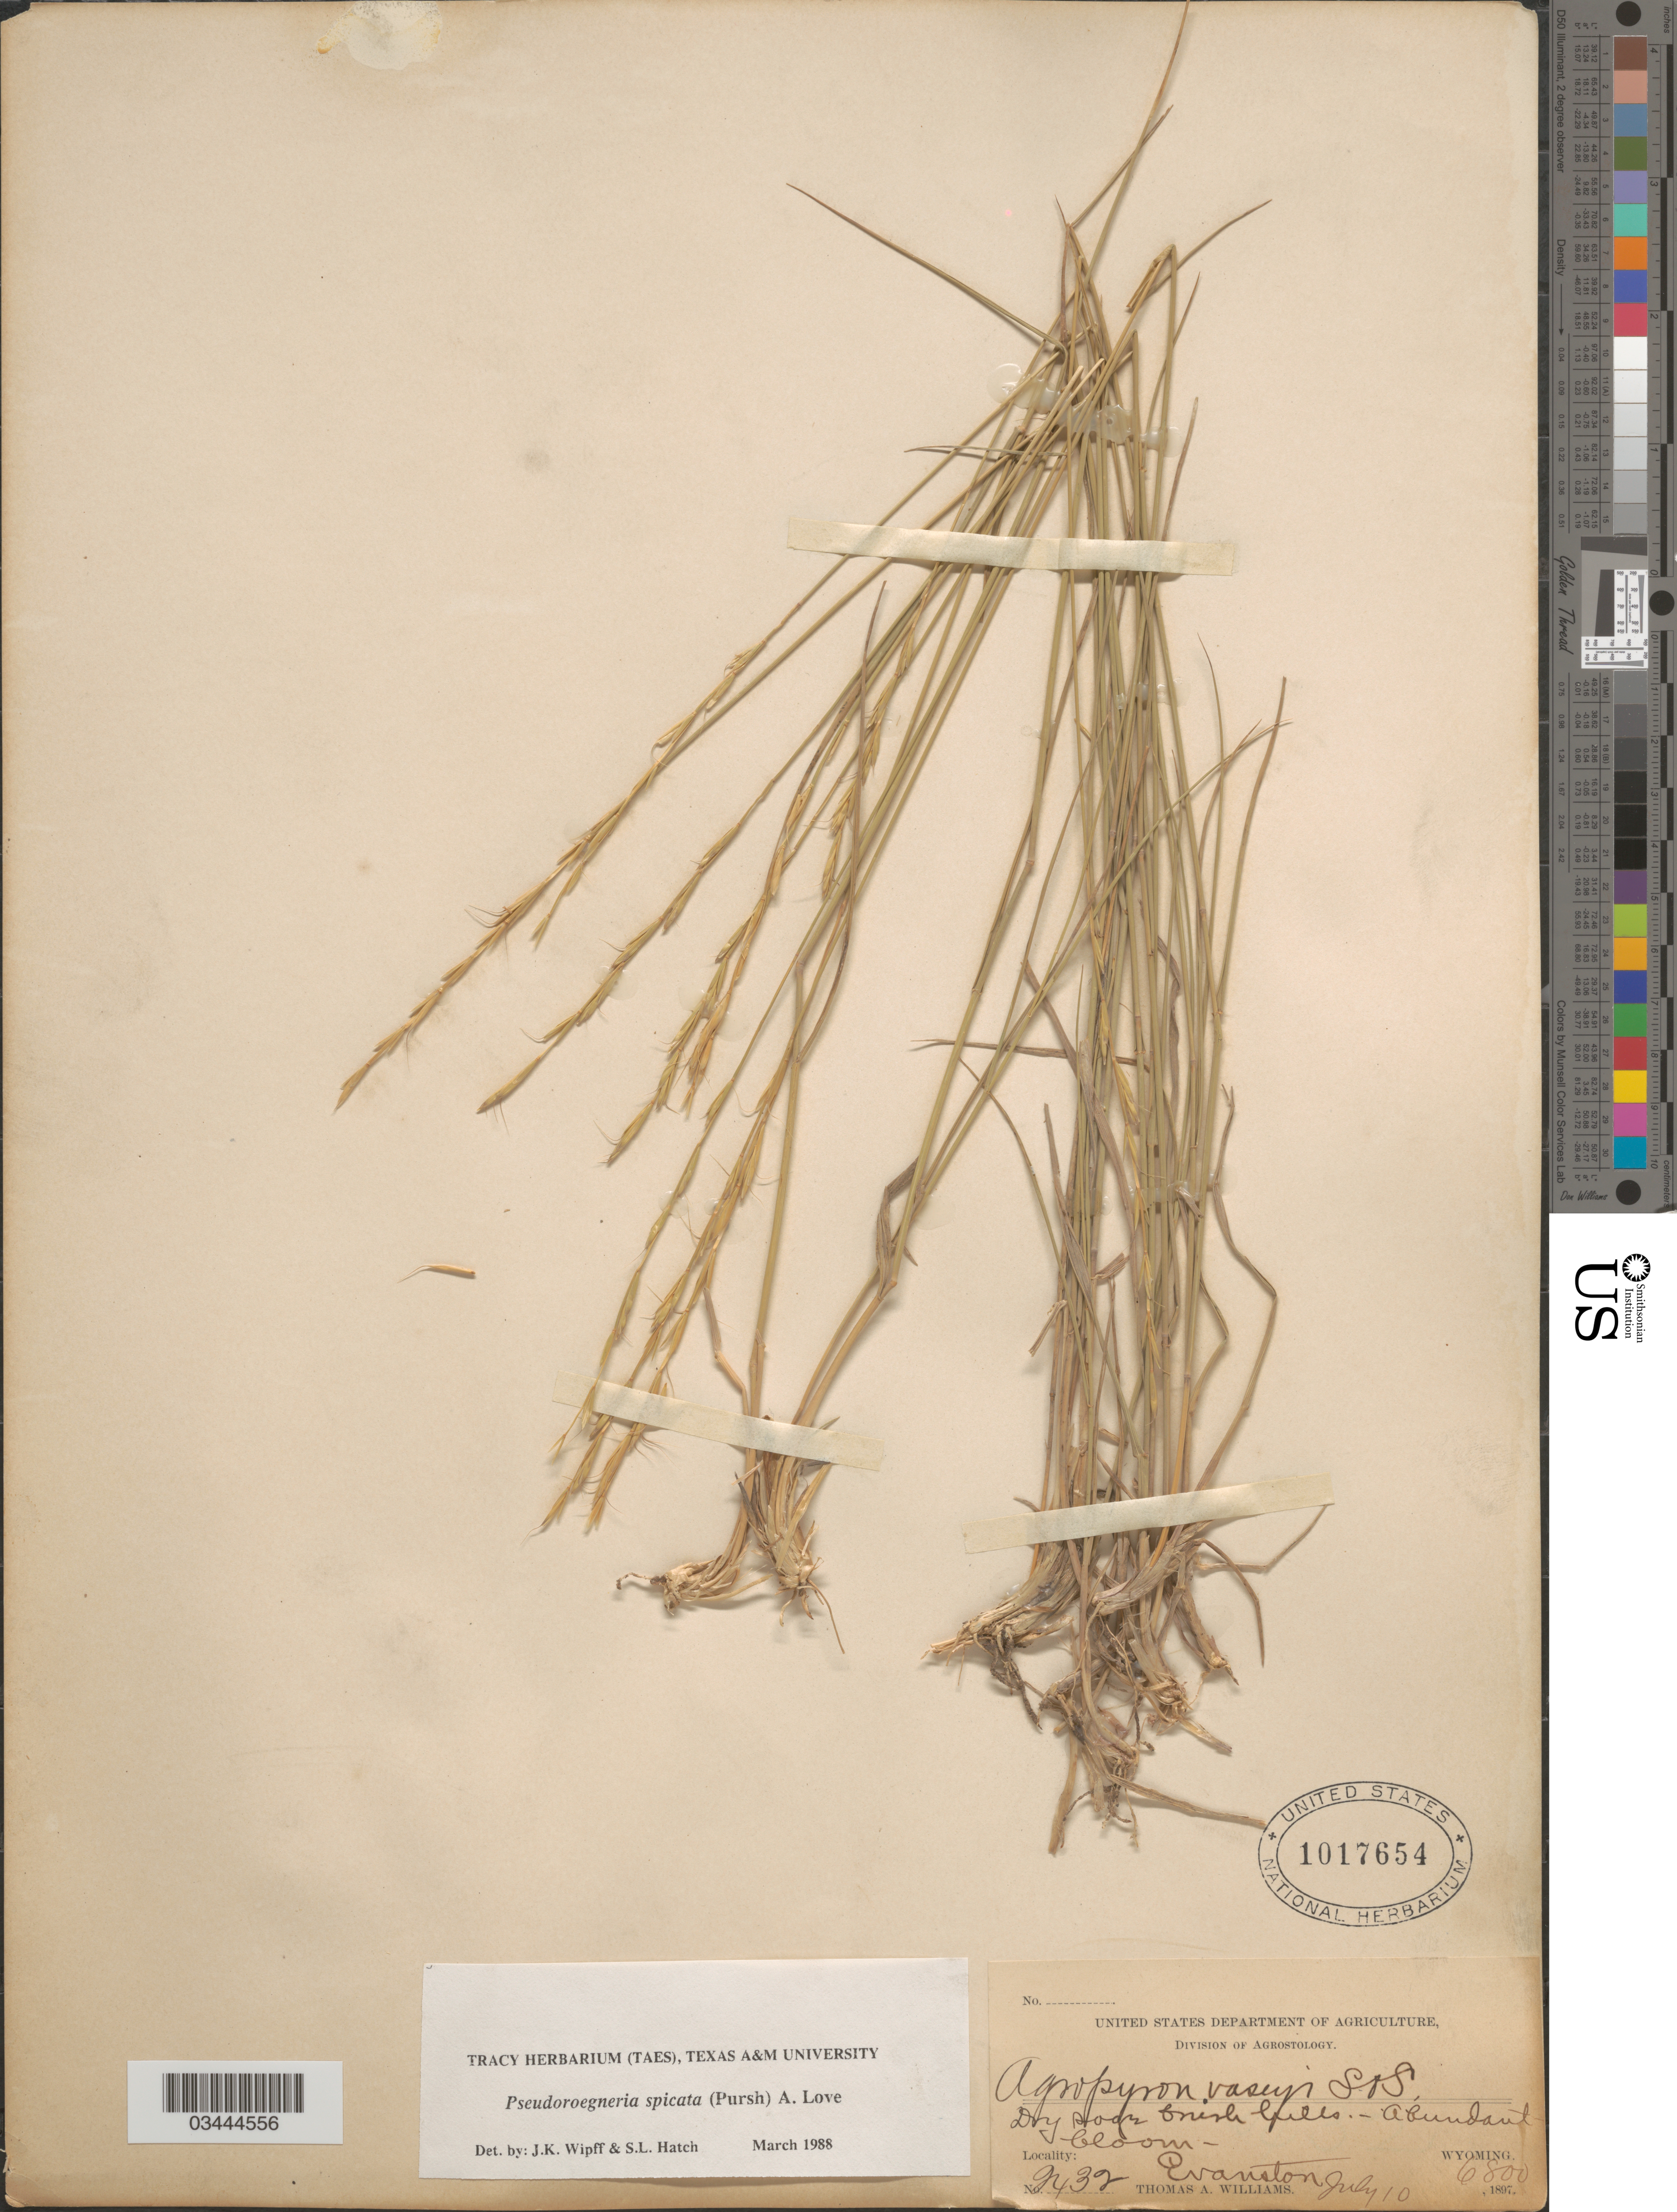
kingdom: Plantae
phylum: Tracheophyta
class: Liliopsida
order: Poales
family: Poaceae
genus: Pseudoroegneria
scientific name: Pseudoroegneria spicata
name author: (Pursh) Á. Löve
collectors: T. A. Williams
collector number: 2432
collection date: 1897-07-10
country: United States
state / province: Wyoming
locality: Evanston.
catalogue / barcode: US 1017654